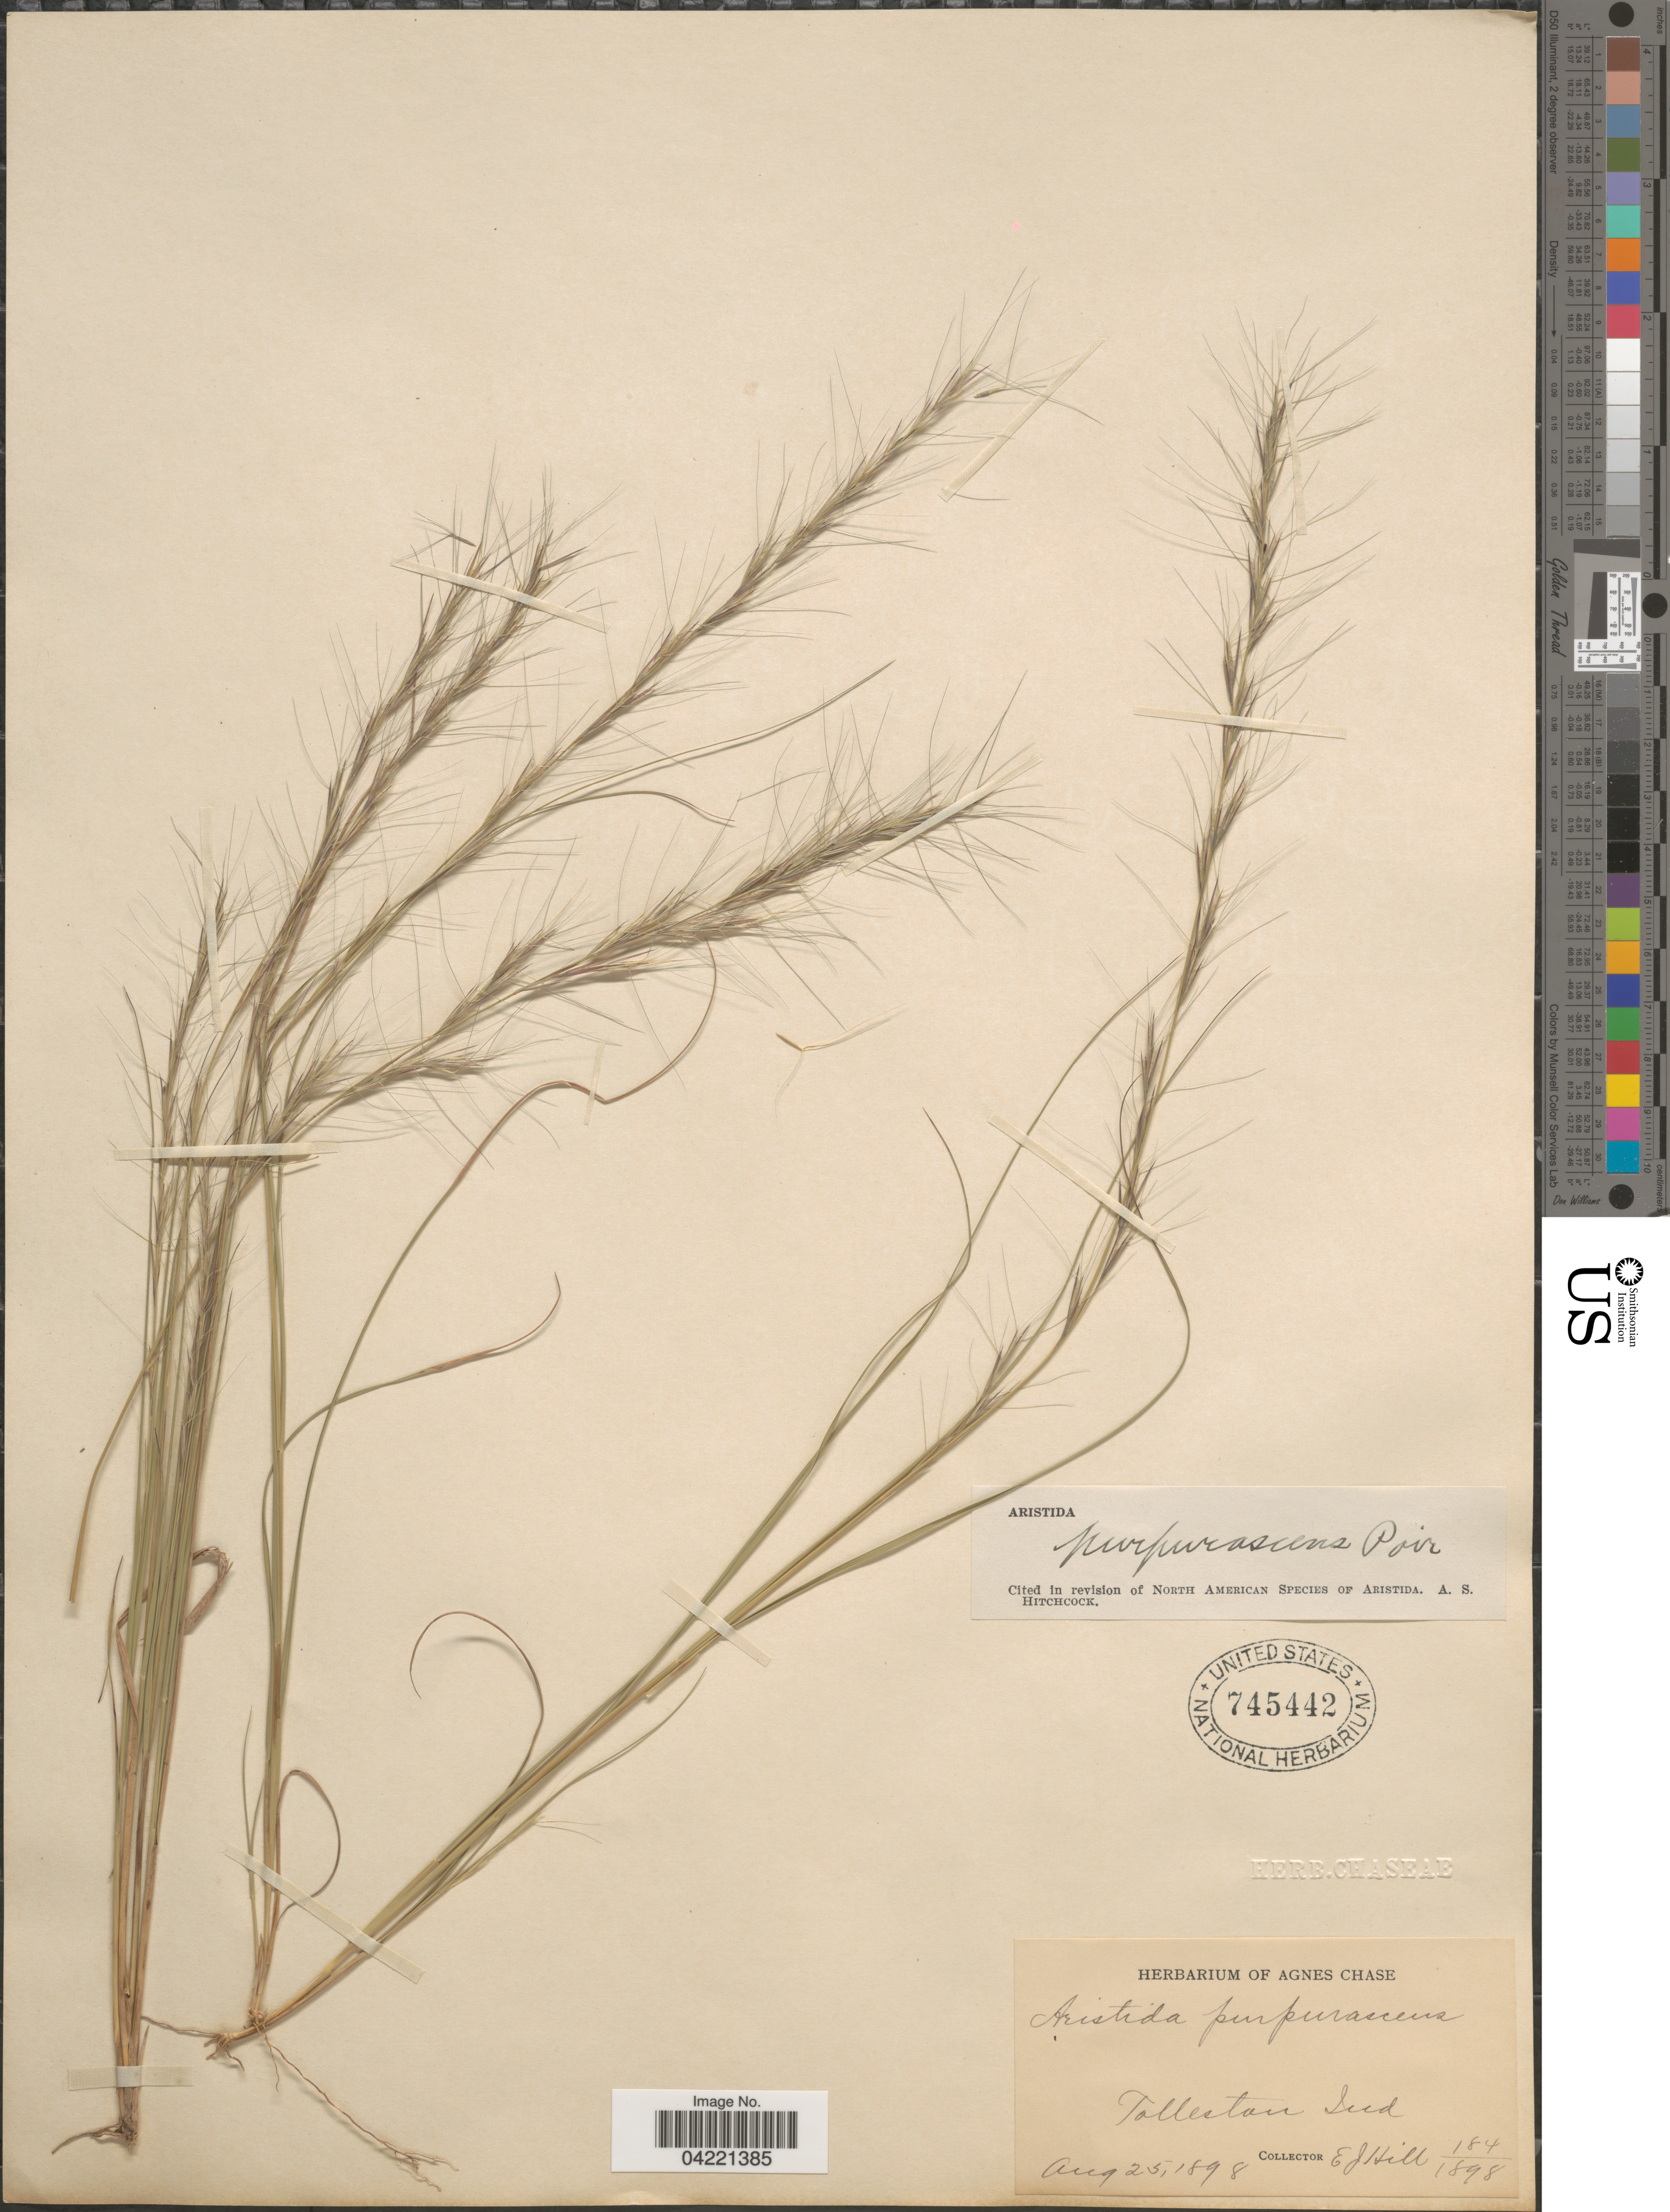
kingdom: Plantae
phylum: Tracheophyta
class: Liliopsida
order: Poales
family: Poaceae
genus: Aristida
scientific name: Aristida purpurascens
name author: Poir.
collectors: E. J. Hill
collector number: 184/1898?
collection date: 1898-08-25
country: United States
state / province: Indiana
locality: Tolleston.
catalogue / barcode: US 745442